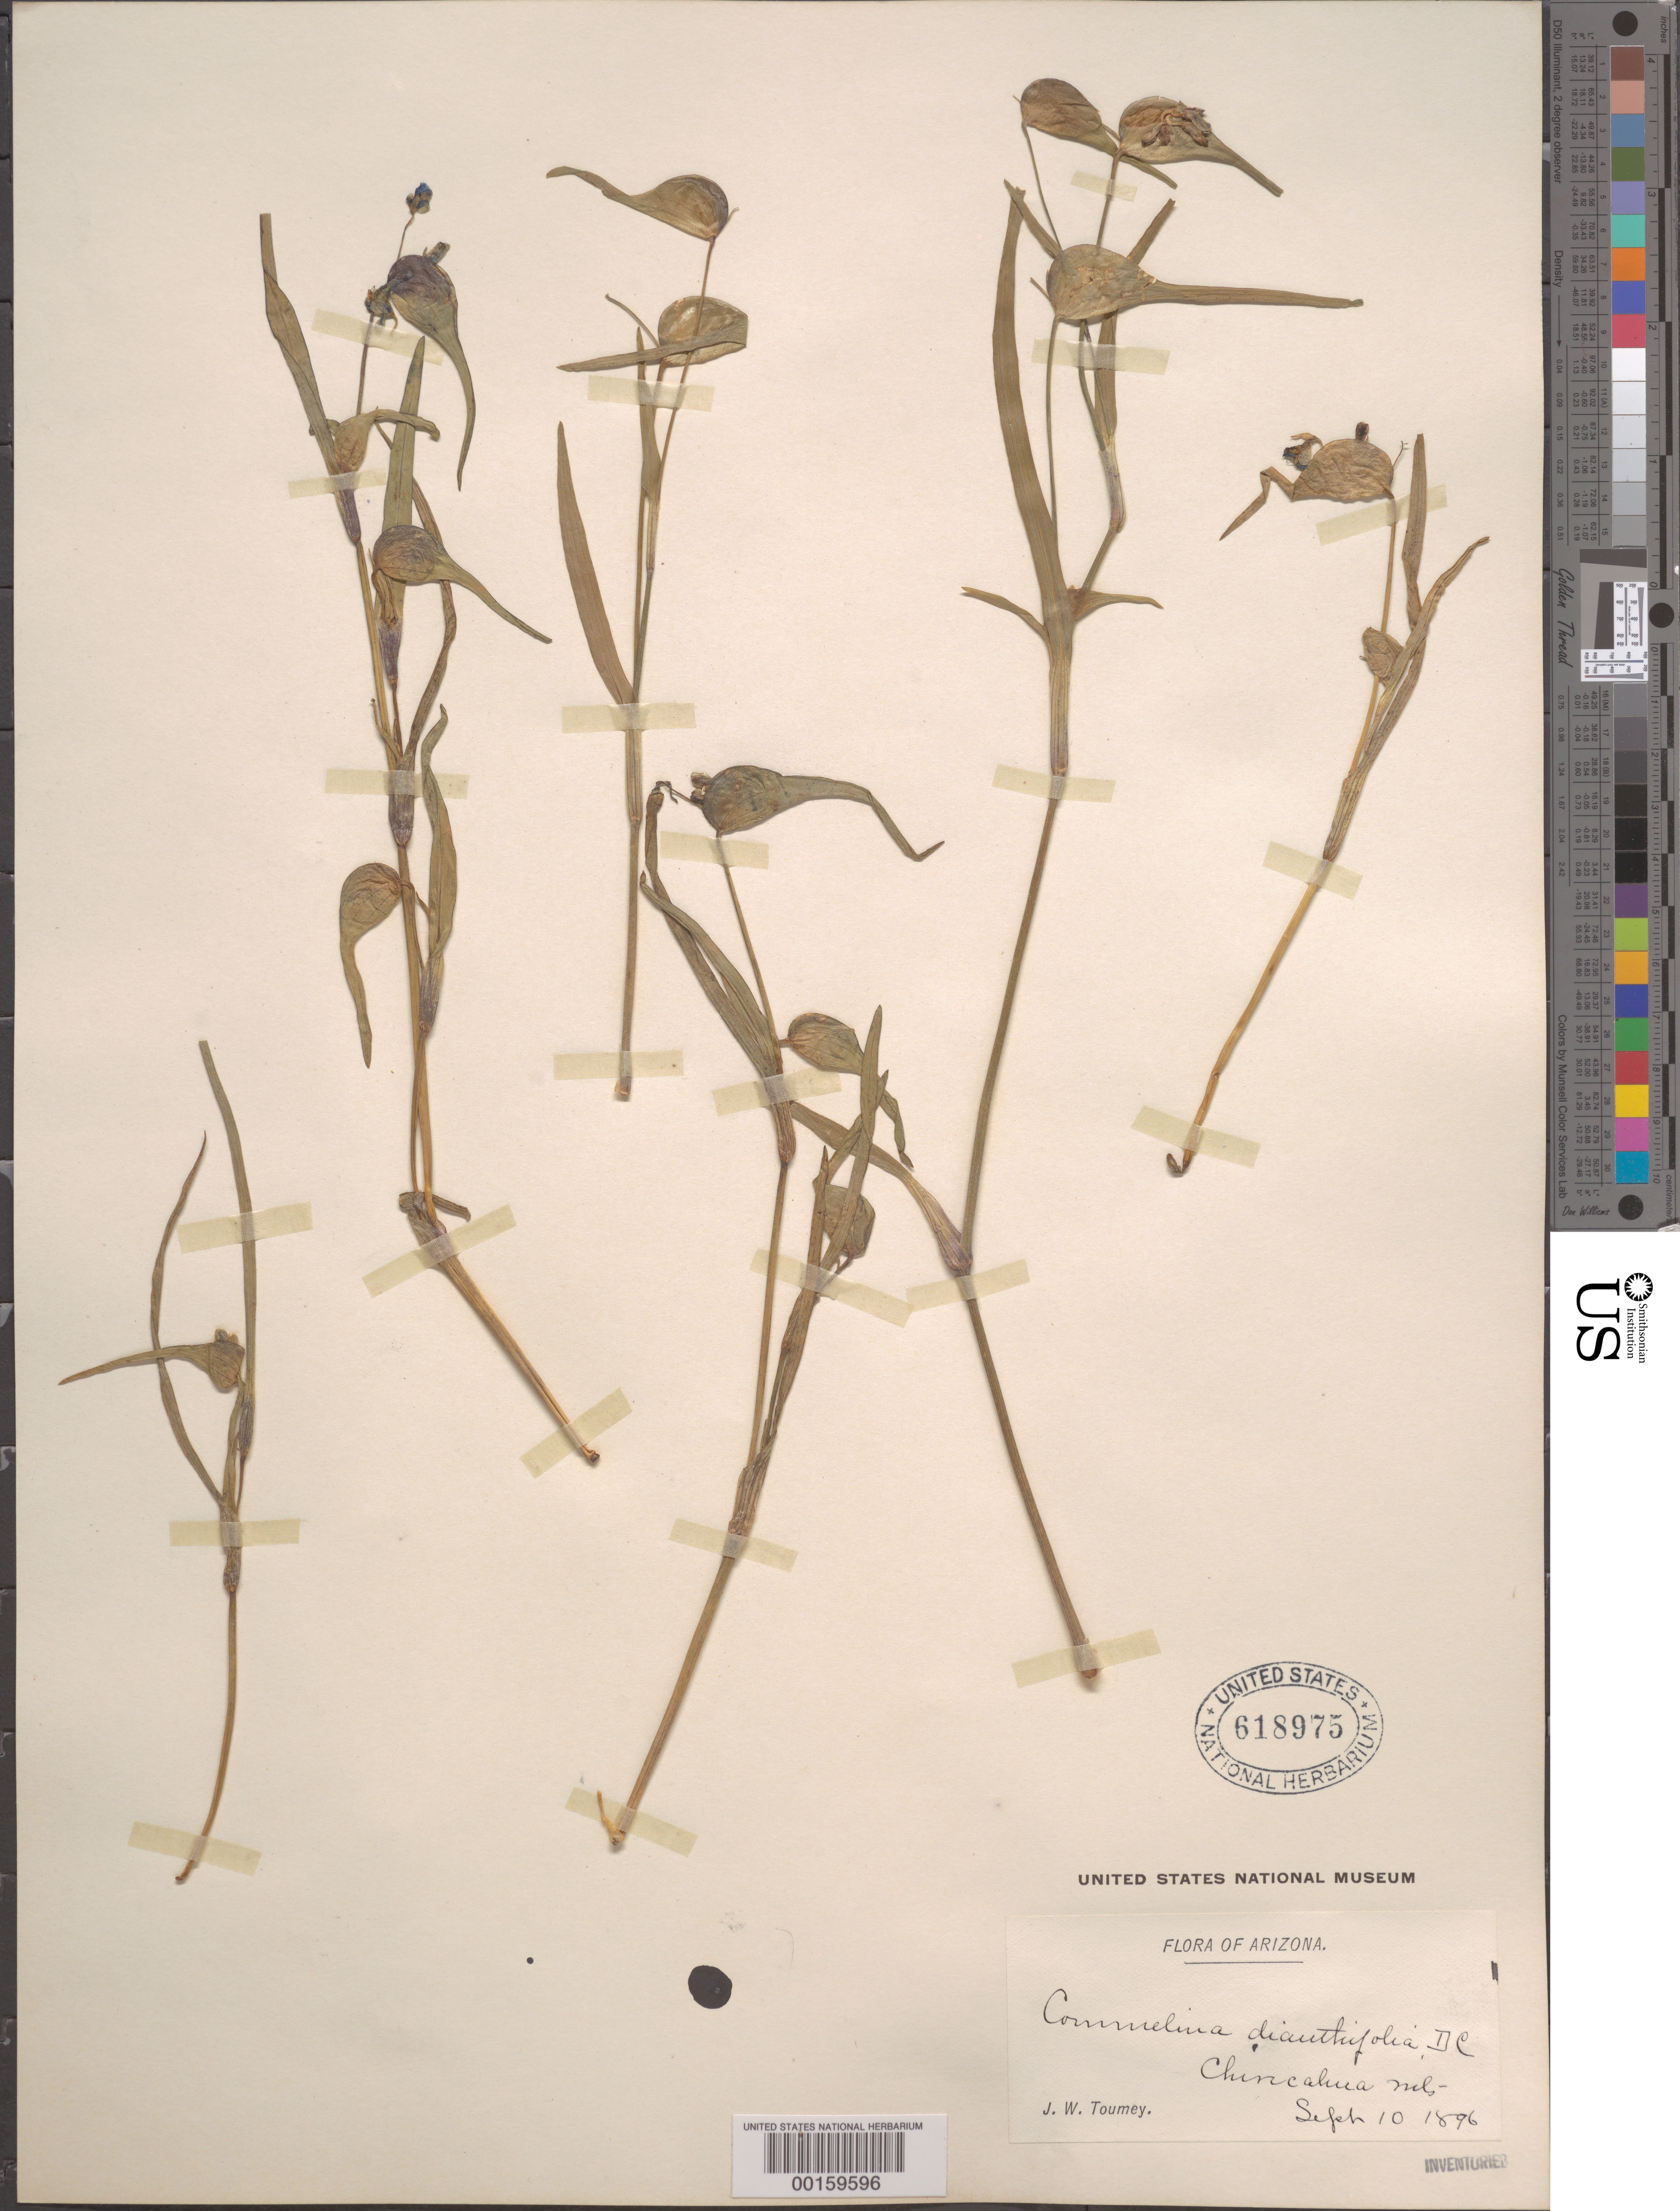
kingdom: Plantae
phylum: Tracheophyta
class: Liliopsida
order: Commelinales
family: Commelinaceae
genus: Commelina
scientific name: Commelina dianthifolia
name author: Redouté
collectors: J. W. Toumey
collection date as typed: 10 Sep 1896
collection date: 1896-09-10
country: United States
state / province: Arizona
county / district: Cochise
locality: Chiricahua mts.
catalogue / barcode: US 618975